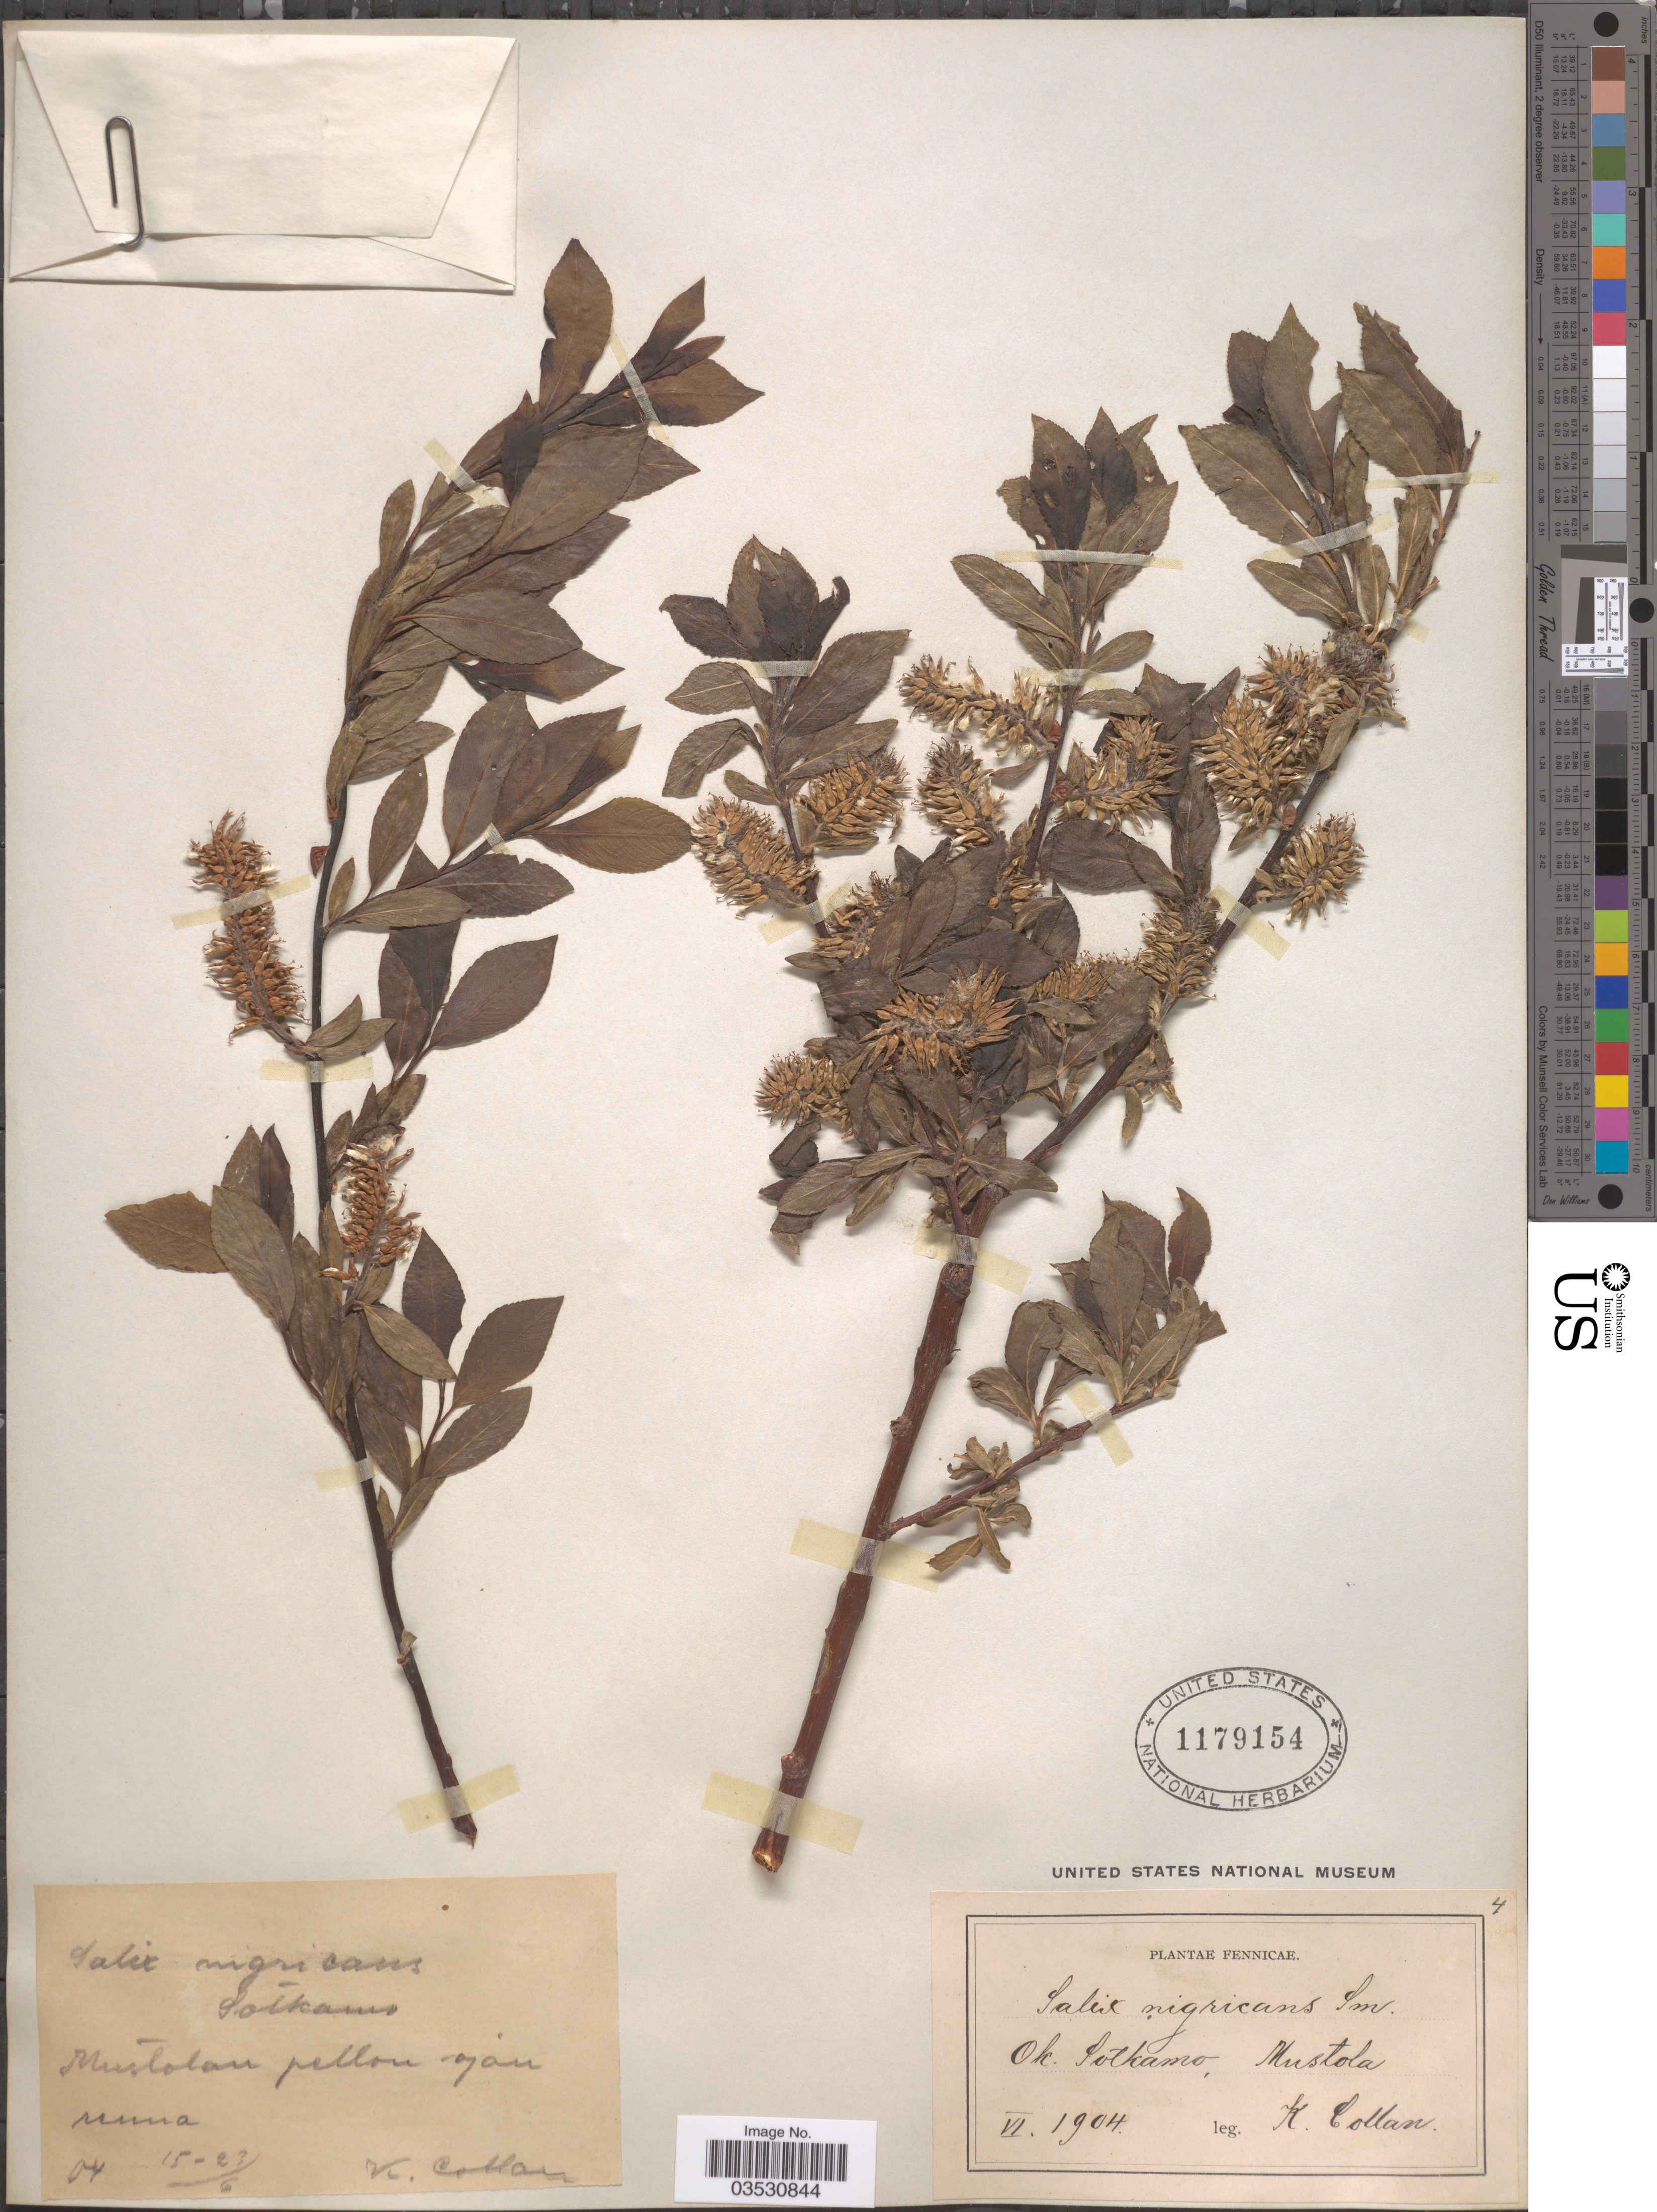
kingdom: Plantae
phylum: Tracheophyta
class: Magnoliopsida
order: Malpighiales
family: Salicaceae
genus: Salix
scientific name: Salix nigricans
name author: Sm.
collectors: K. Collan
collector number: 4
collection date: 1904-06-15/1904-06-23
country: Finland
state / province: Kainuu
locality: Mustola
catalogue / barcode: US 1179154